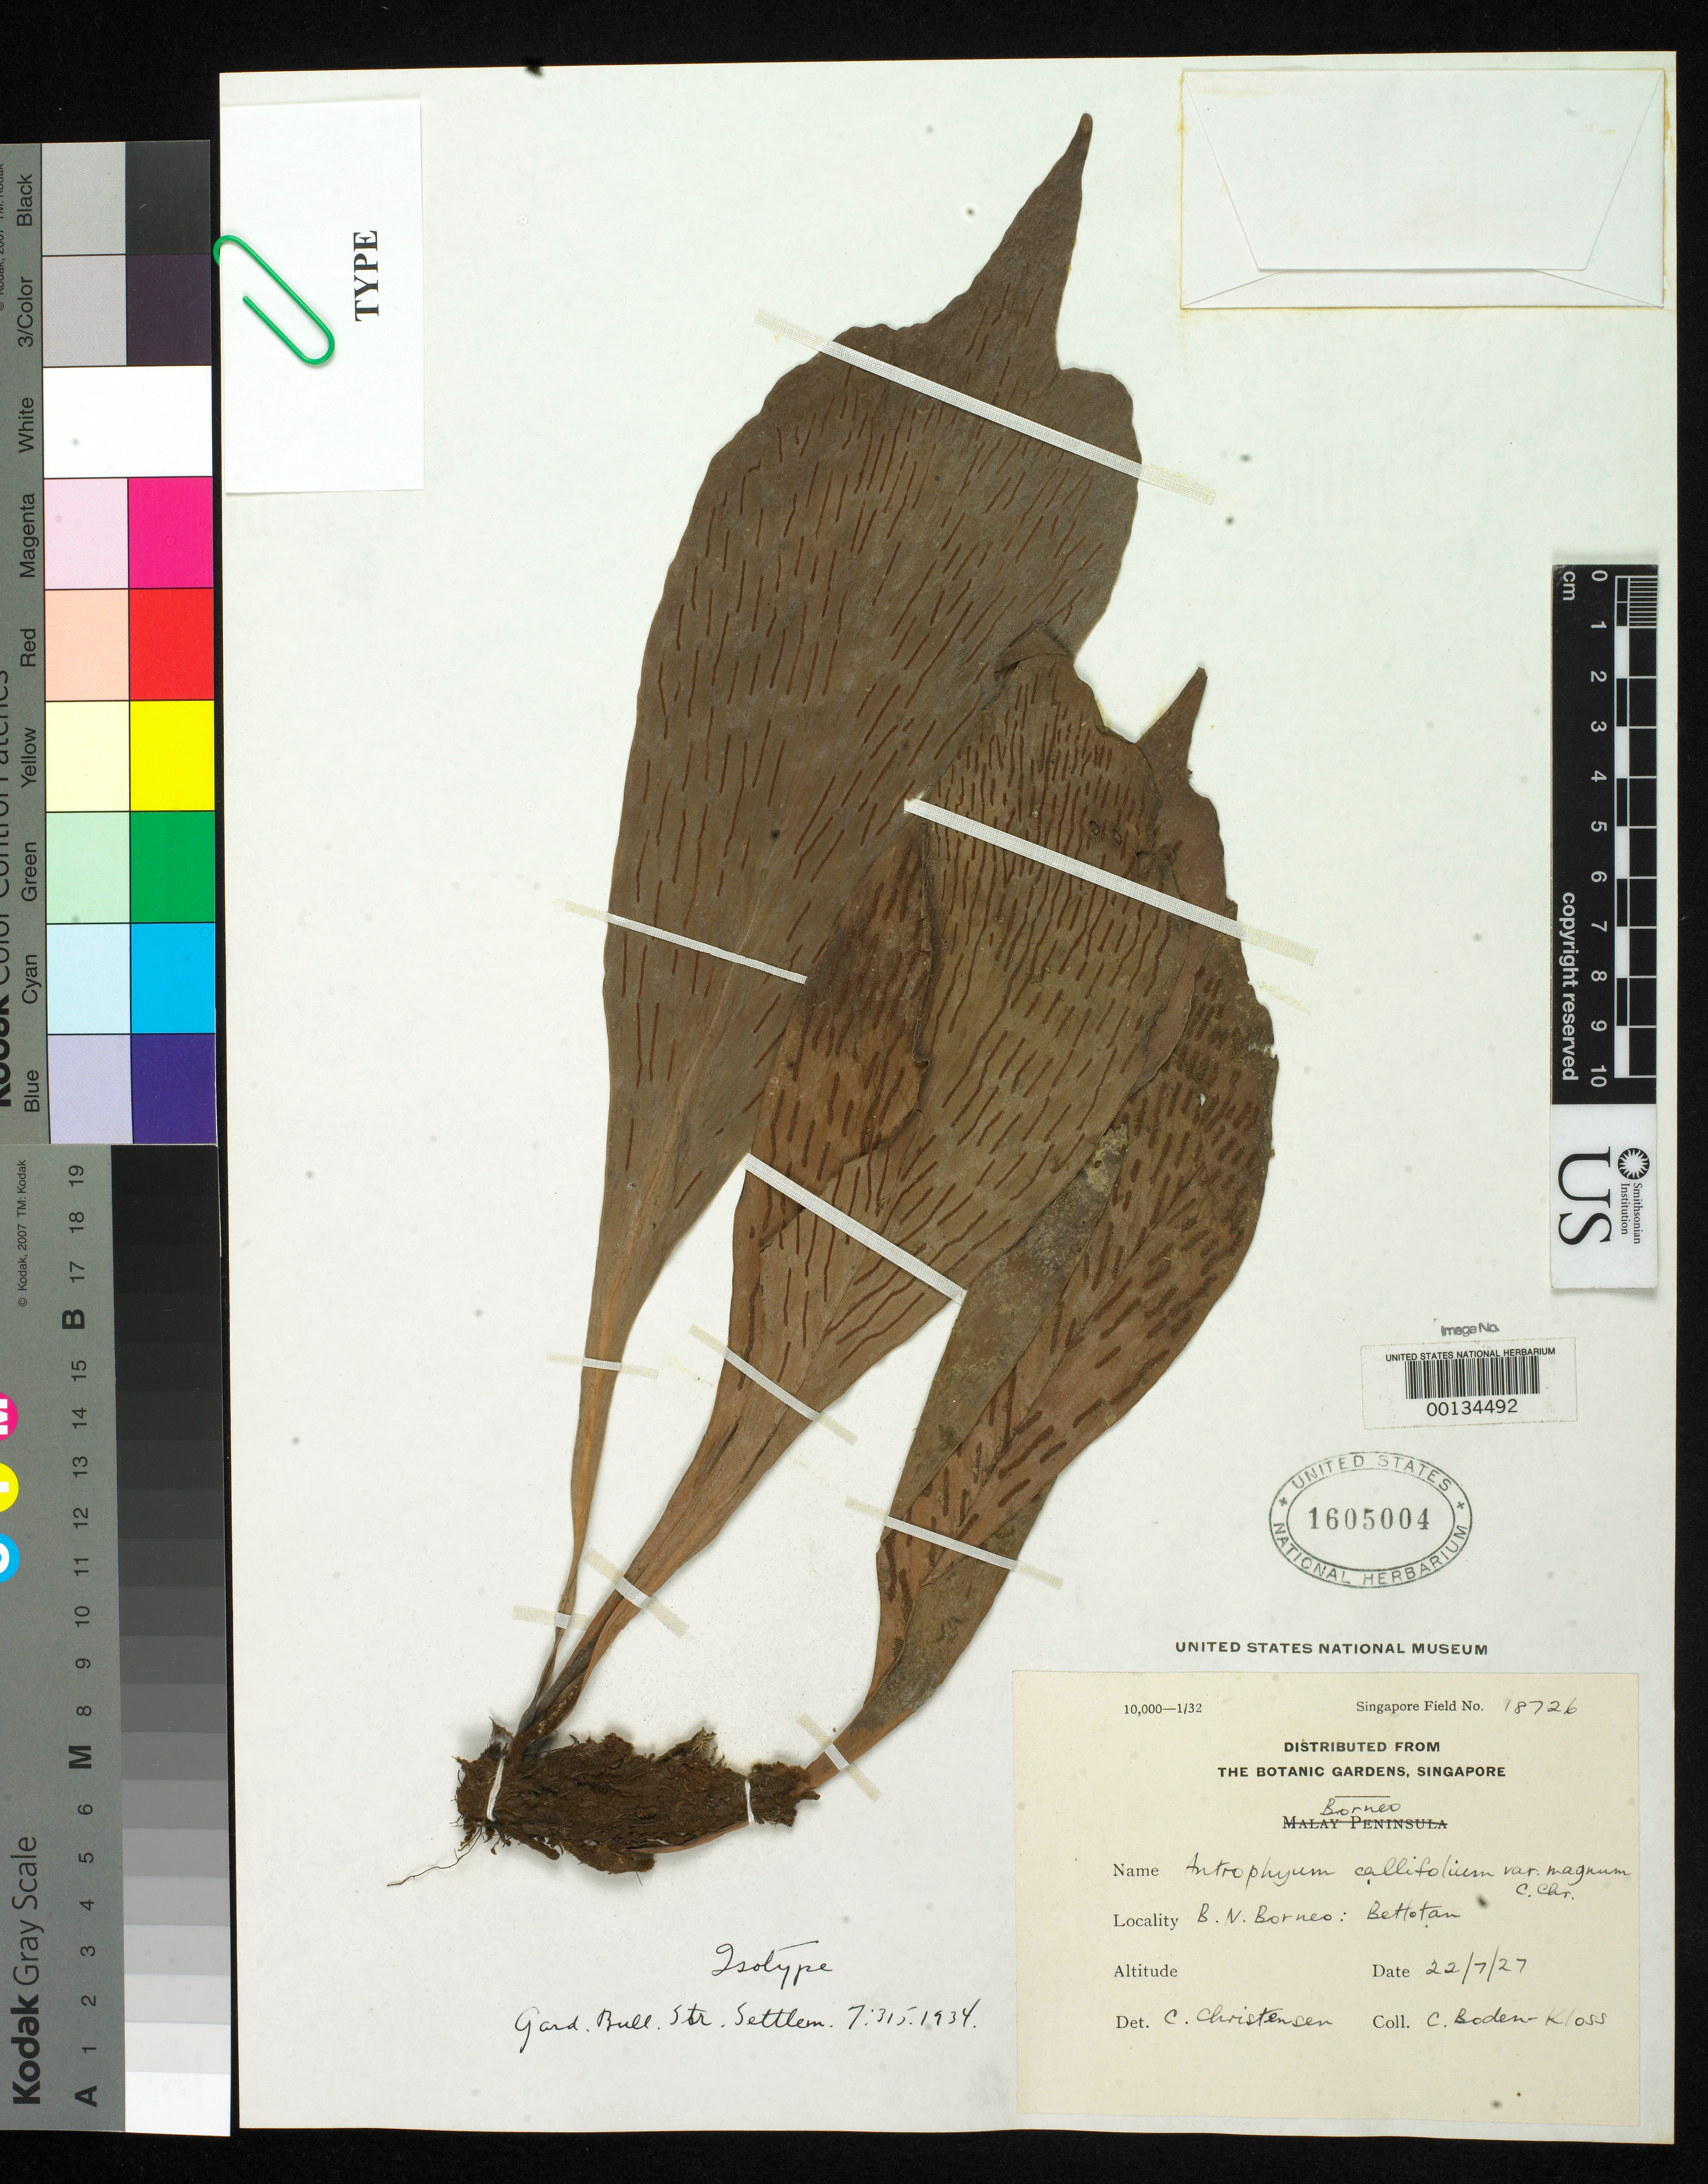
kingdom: Plantae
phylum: Tracheophyta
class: Polypodiopsida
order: Polypodiales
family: Pteridaceae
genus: Antrophyum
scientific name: Antrophyum callifolium var. magnum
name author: C. Chr.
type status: Isotype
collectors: C. Boden-Kloss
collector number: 18726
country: Malaysia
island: Borneo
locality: British North Borneo.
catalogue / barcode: US 1605004